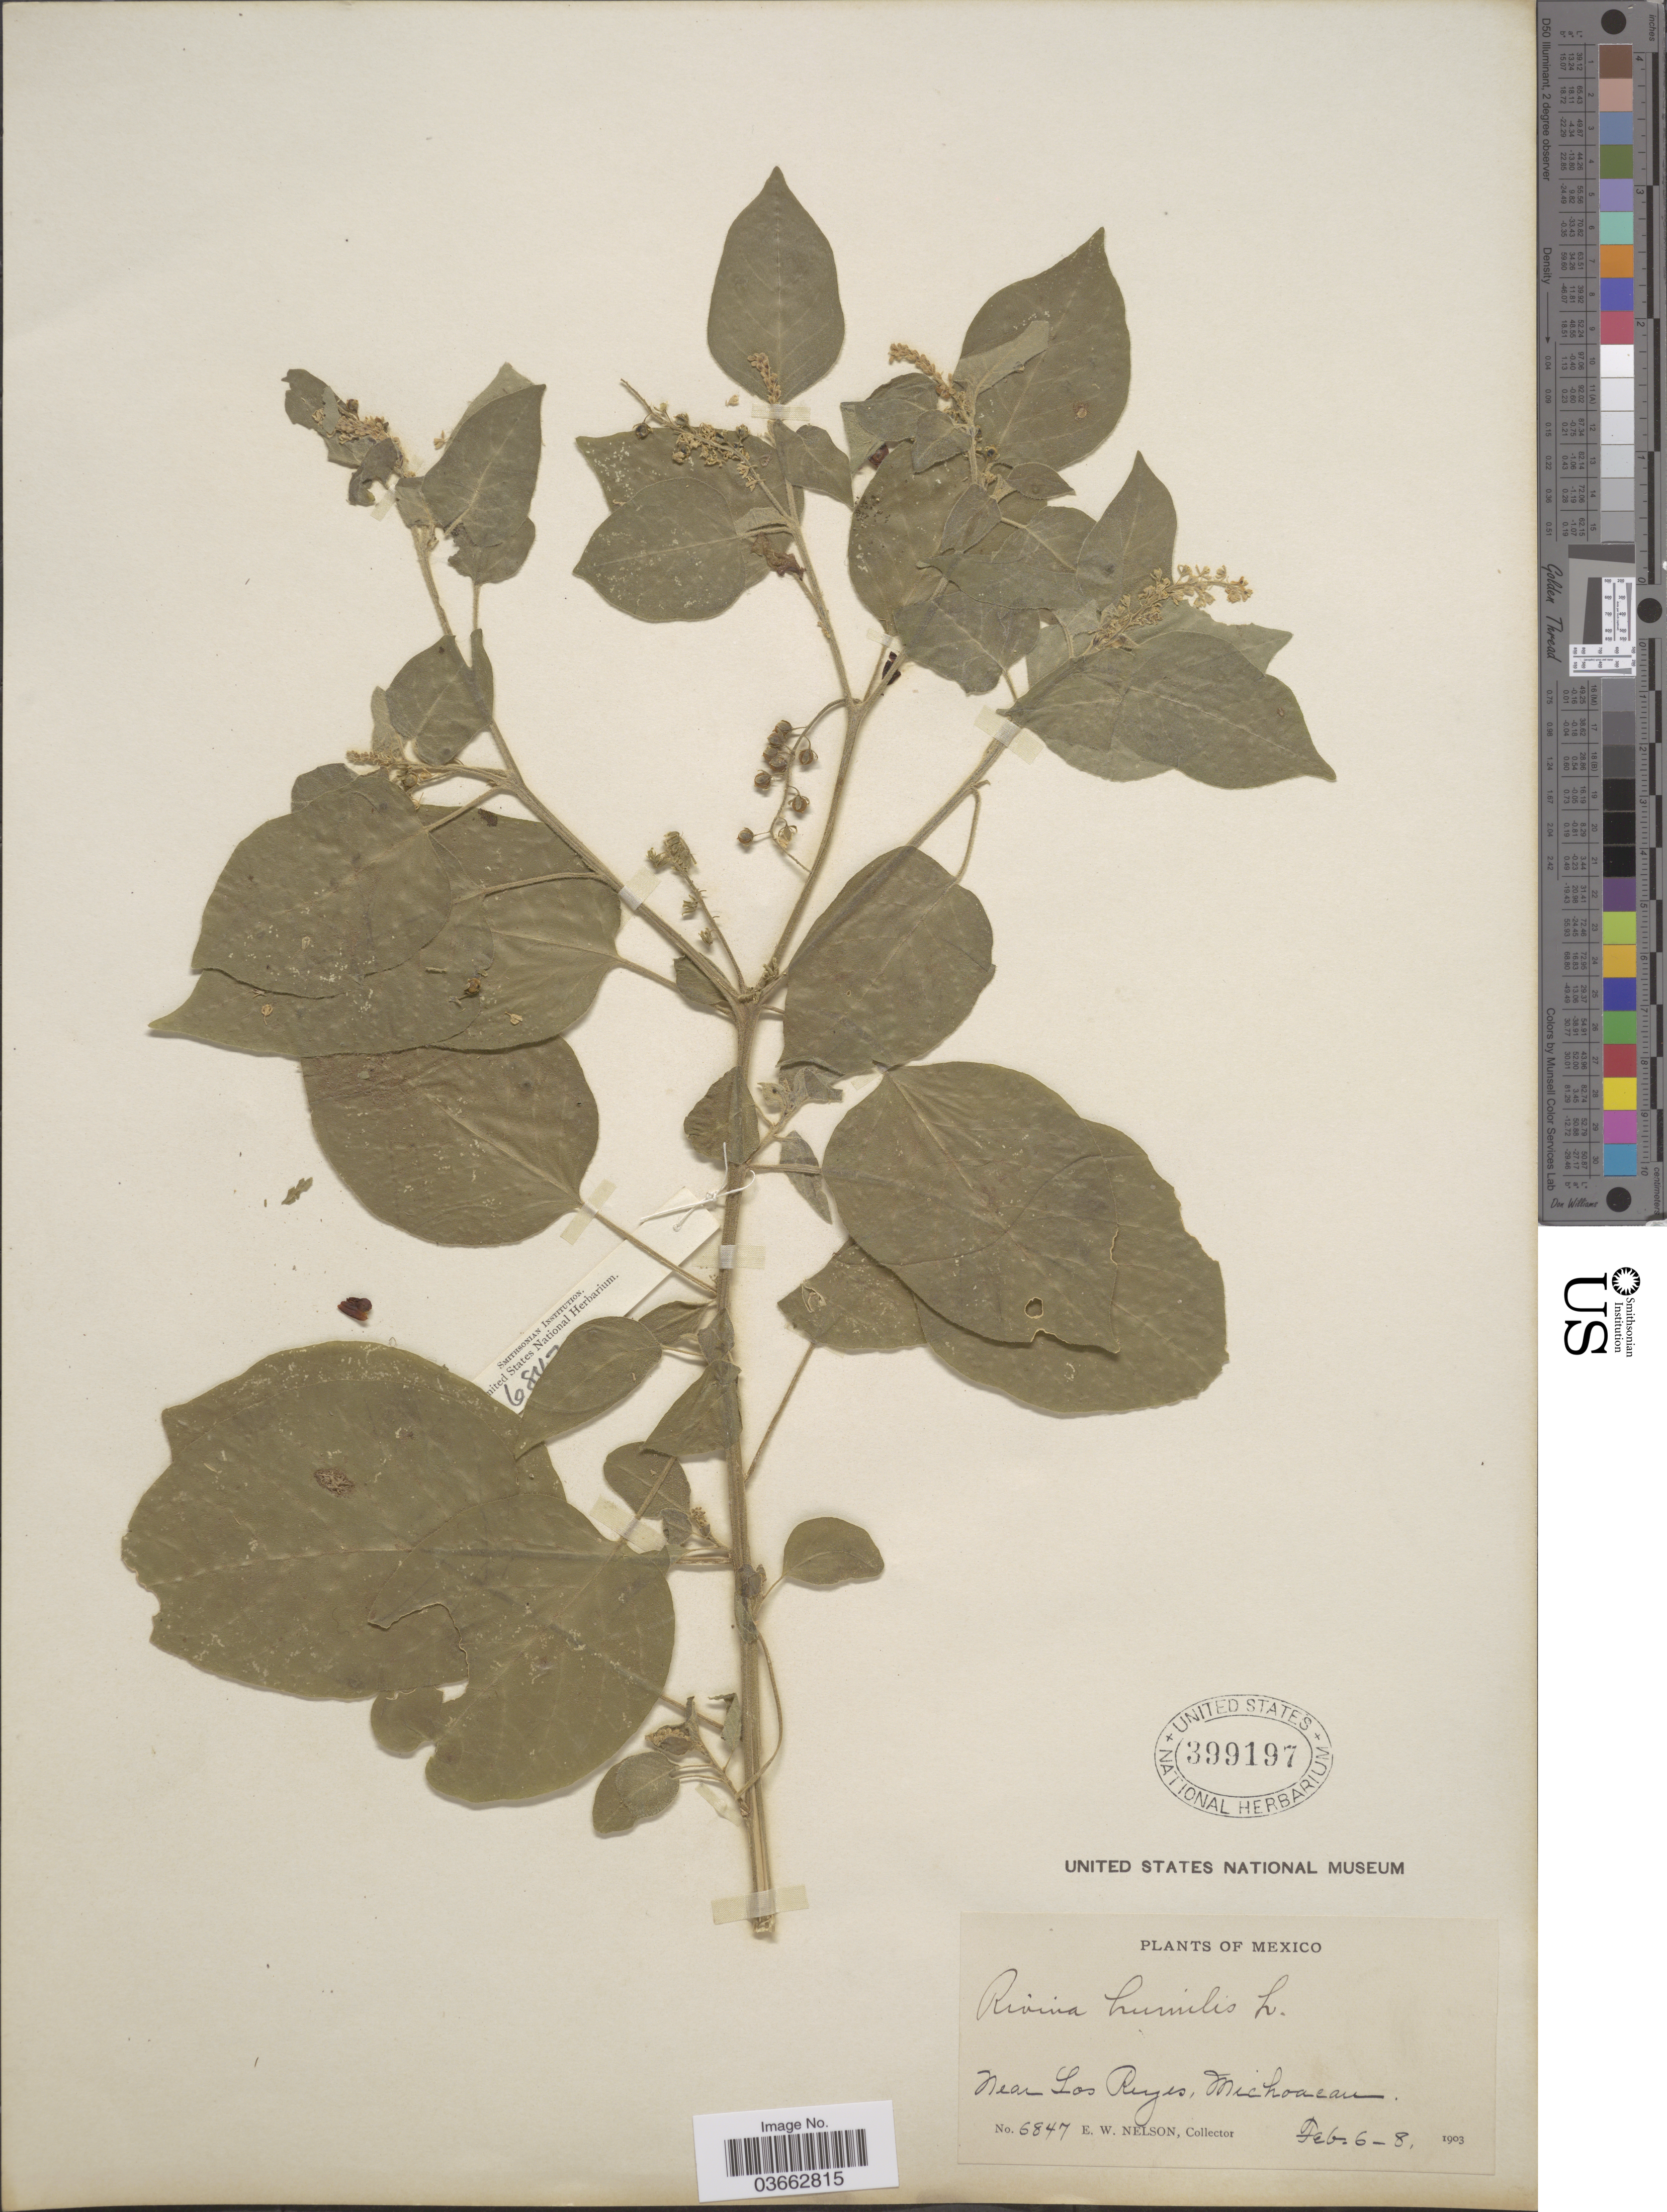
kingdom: Plantae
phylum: Tracheophyta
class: Magnoliopsida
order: Caryophyllales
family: Phytolaccaceae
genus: Rivina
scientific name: Rivina humilis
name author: L.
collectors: E. W. Nelson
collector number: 6847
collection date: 1903-02-06/1903-02-08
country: Mexico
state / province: Michoacán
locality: Near Los Reyes.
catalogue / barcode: US 399197